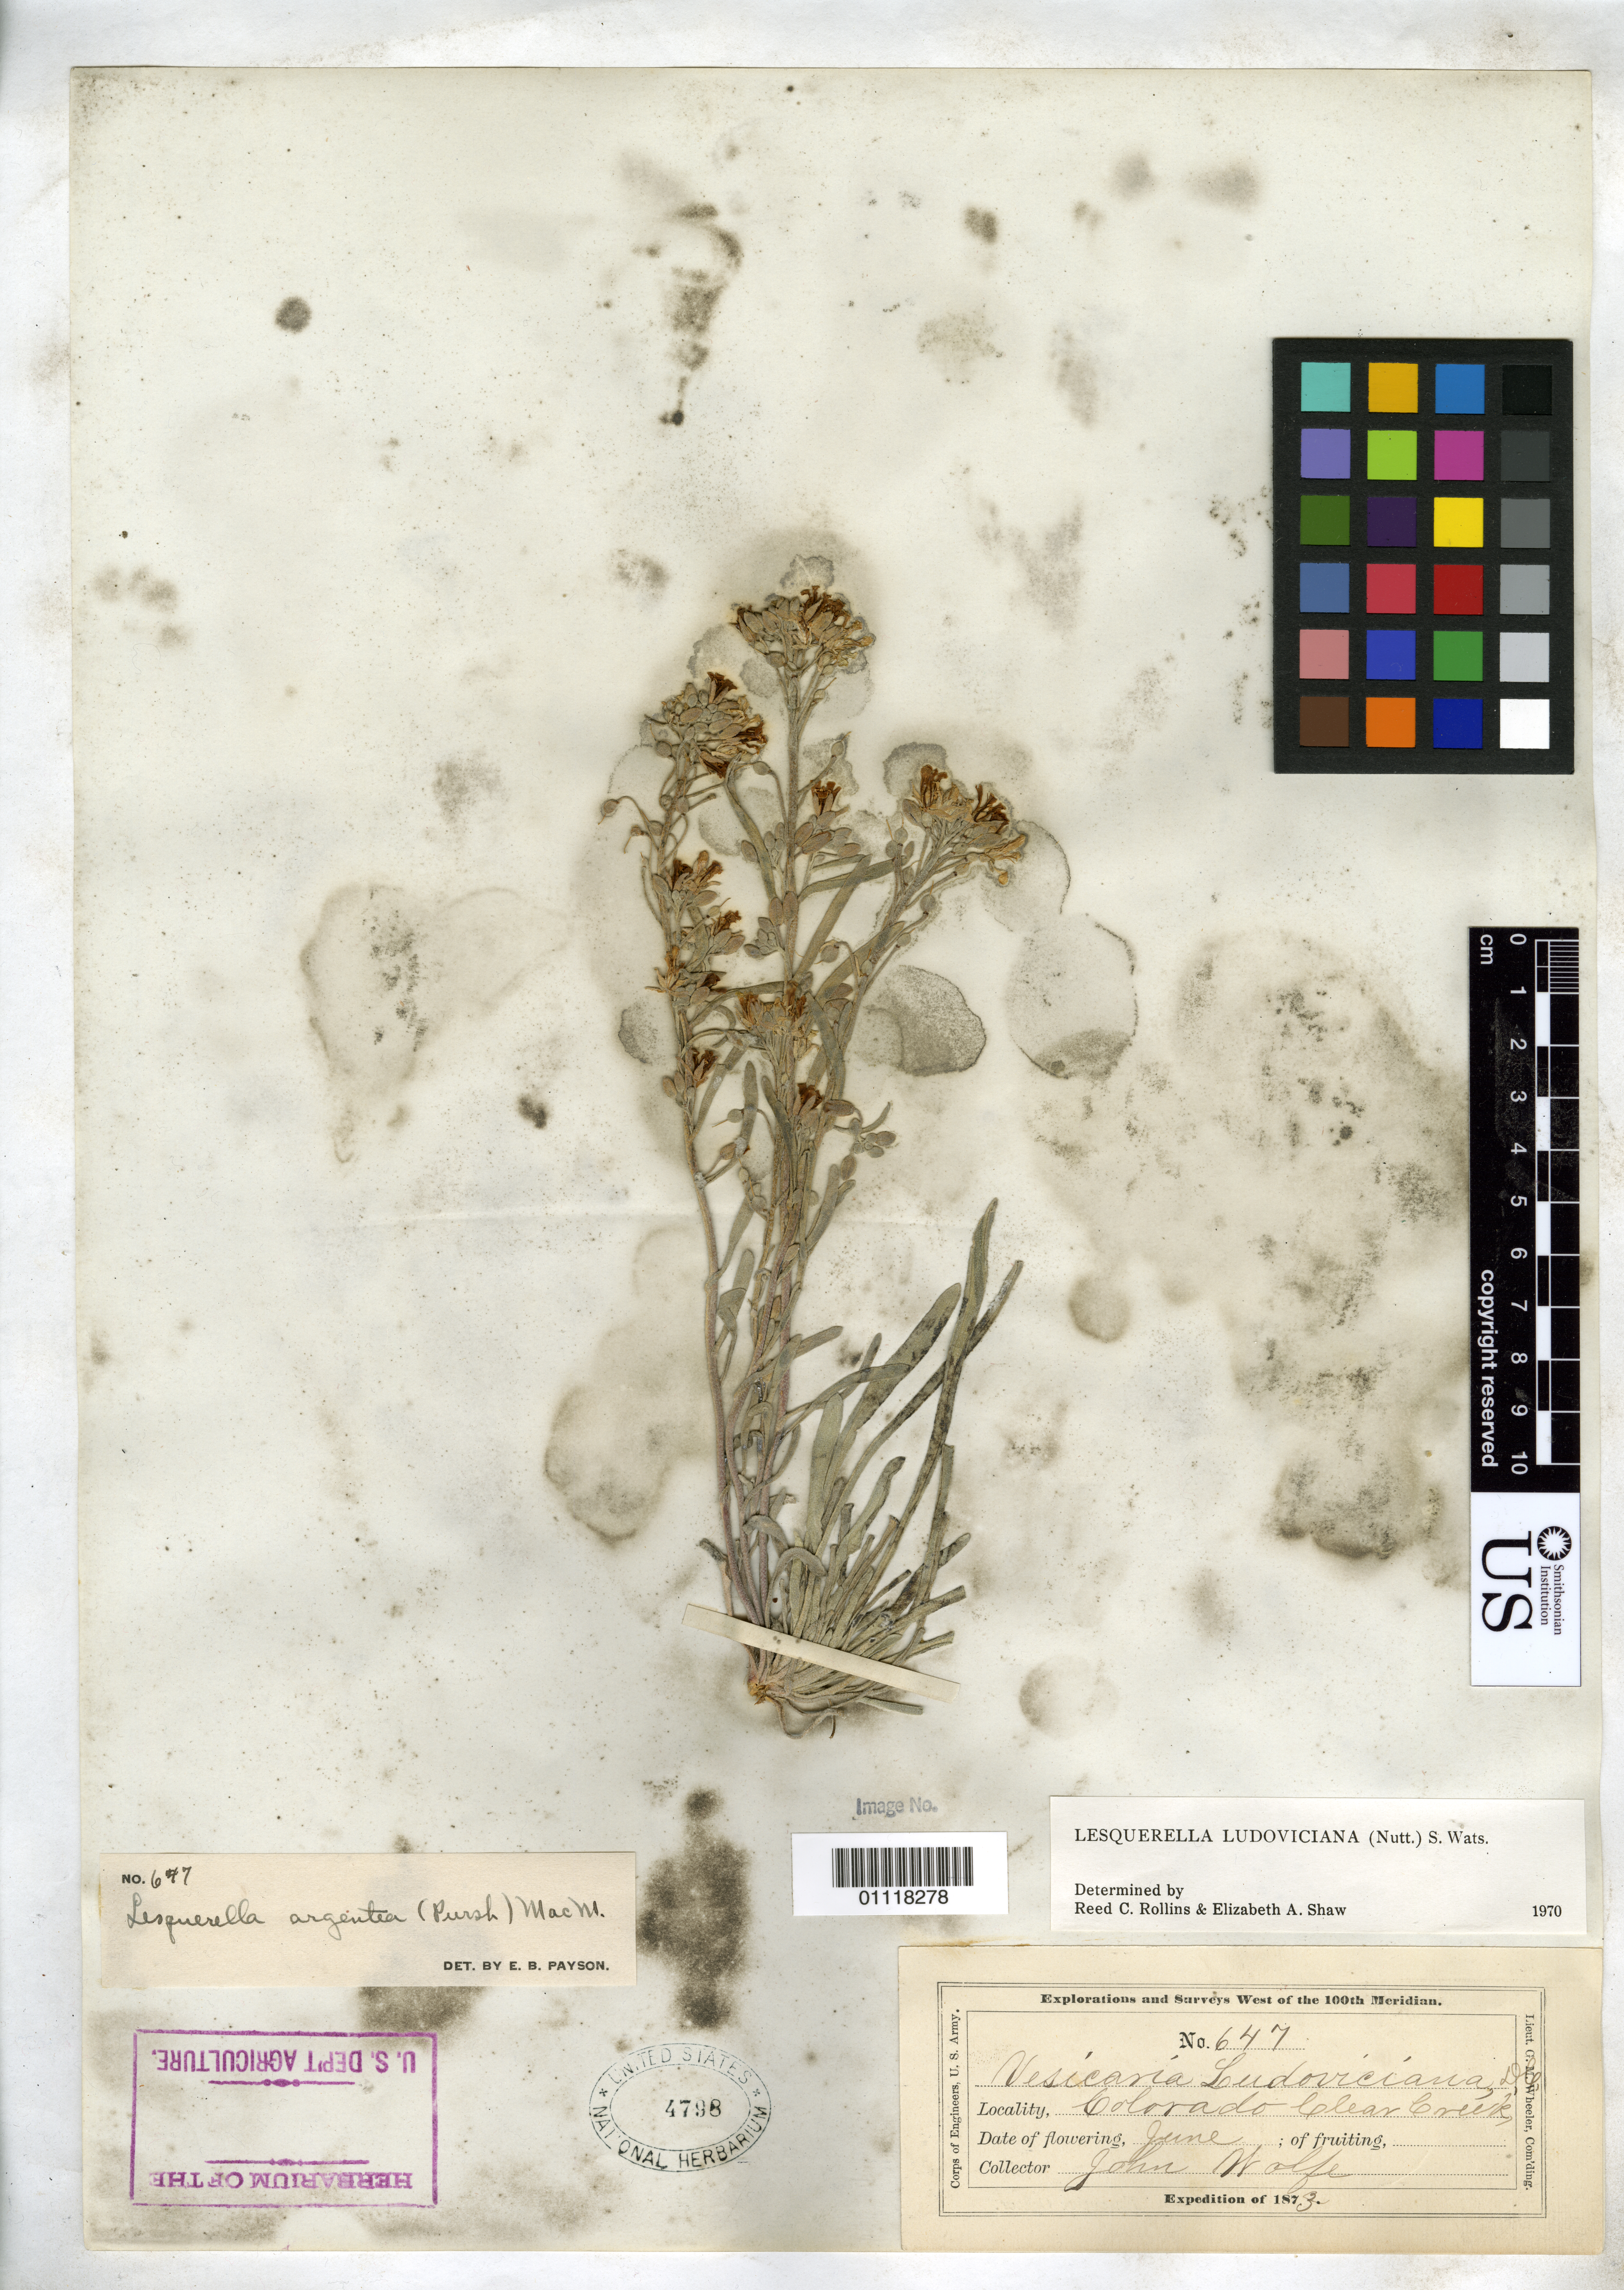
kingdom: Plantae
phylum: Tracheophyta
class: Magnoliopsida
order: Brassicales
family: Brassicaceae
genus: Lesquerella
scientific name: Lesquerella ludoviciana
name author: (Nutt.) S. Watson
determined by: Rollins, R. C.; Shaw, E. A.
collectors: J. Wolfe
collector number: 647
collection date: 1873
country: United States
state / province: Colorado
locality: Clear Creeks.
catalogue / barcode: US 4798